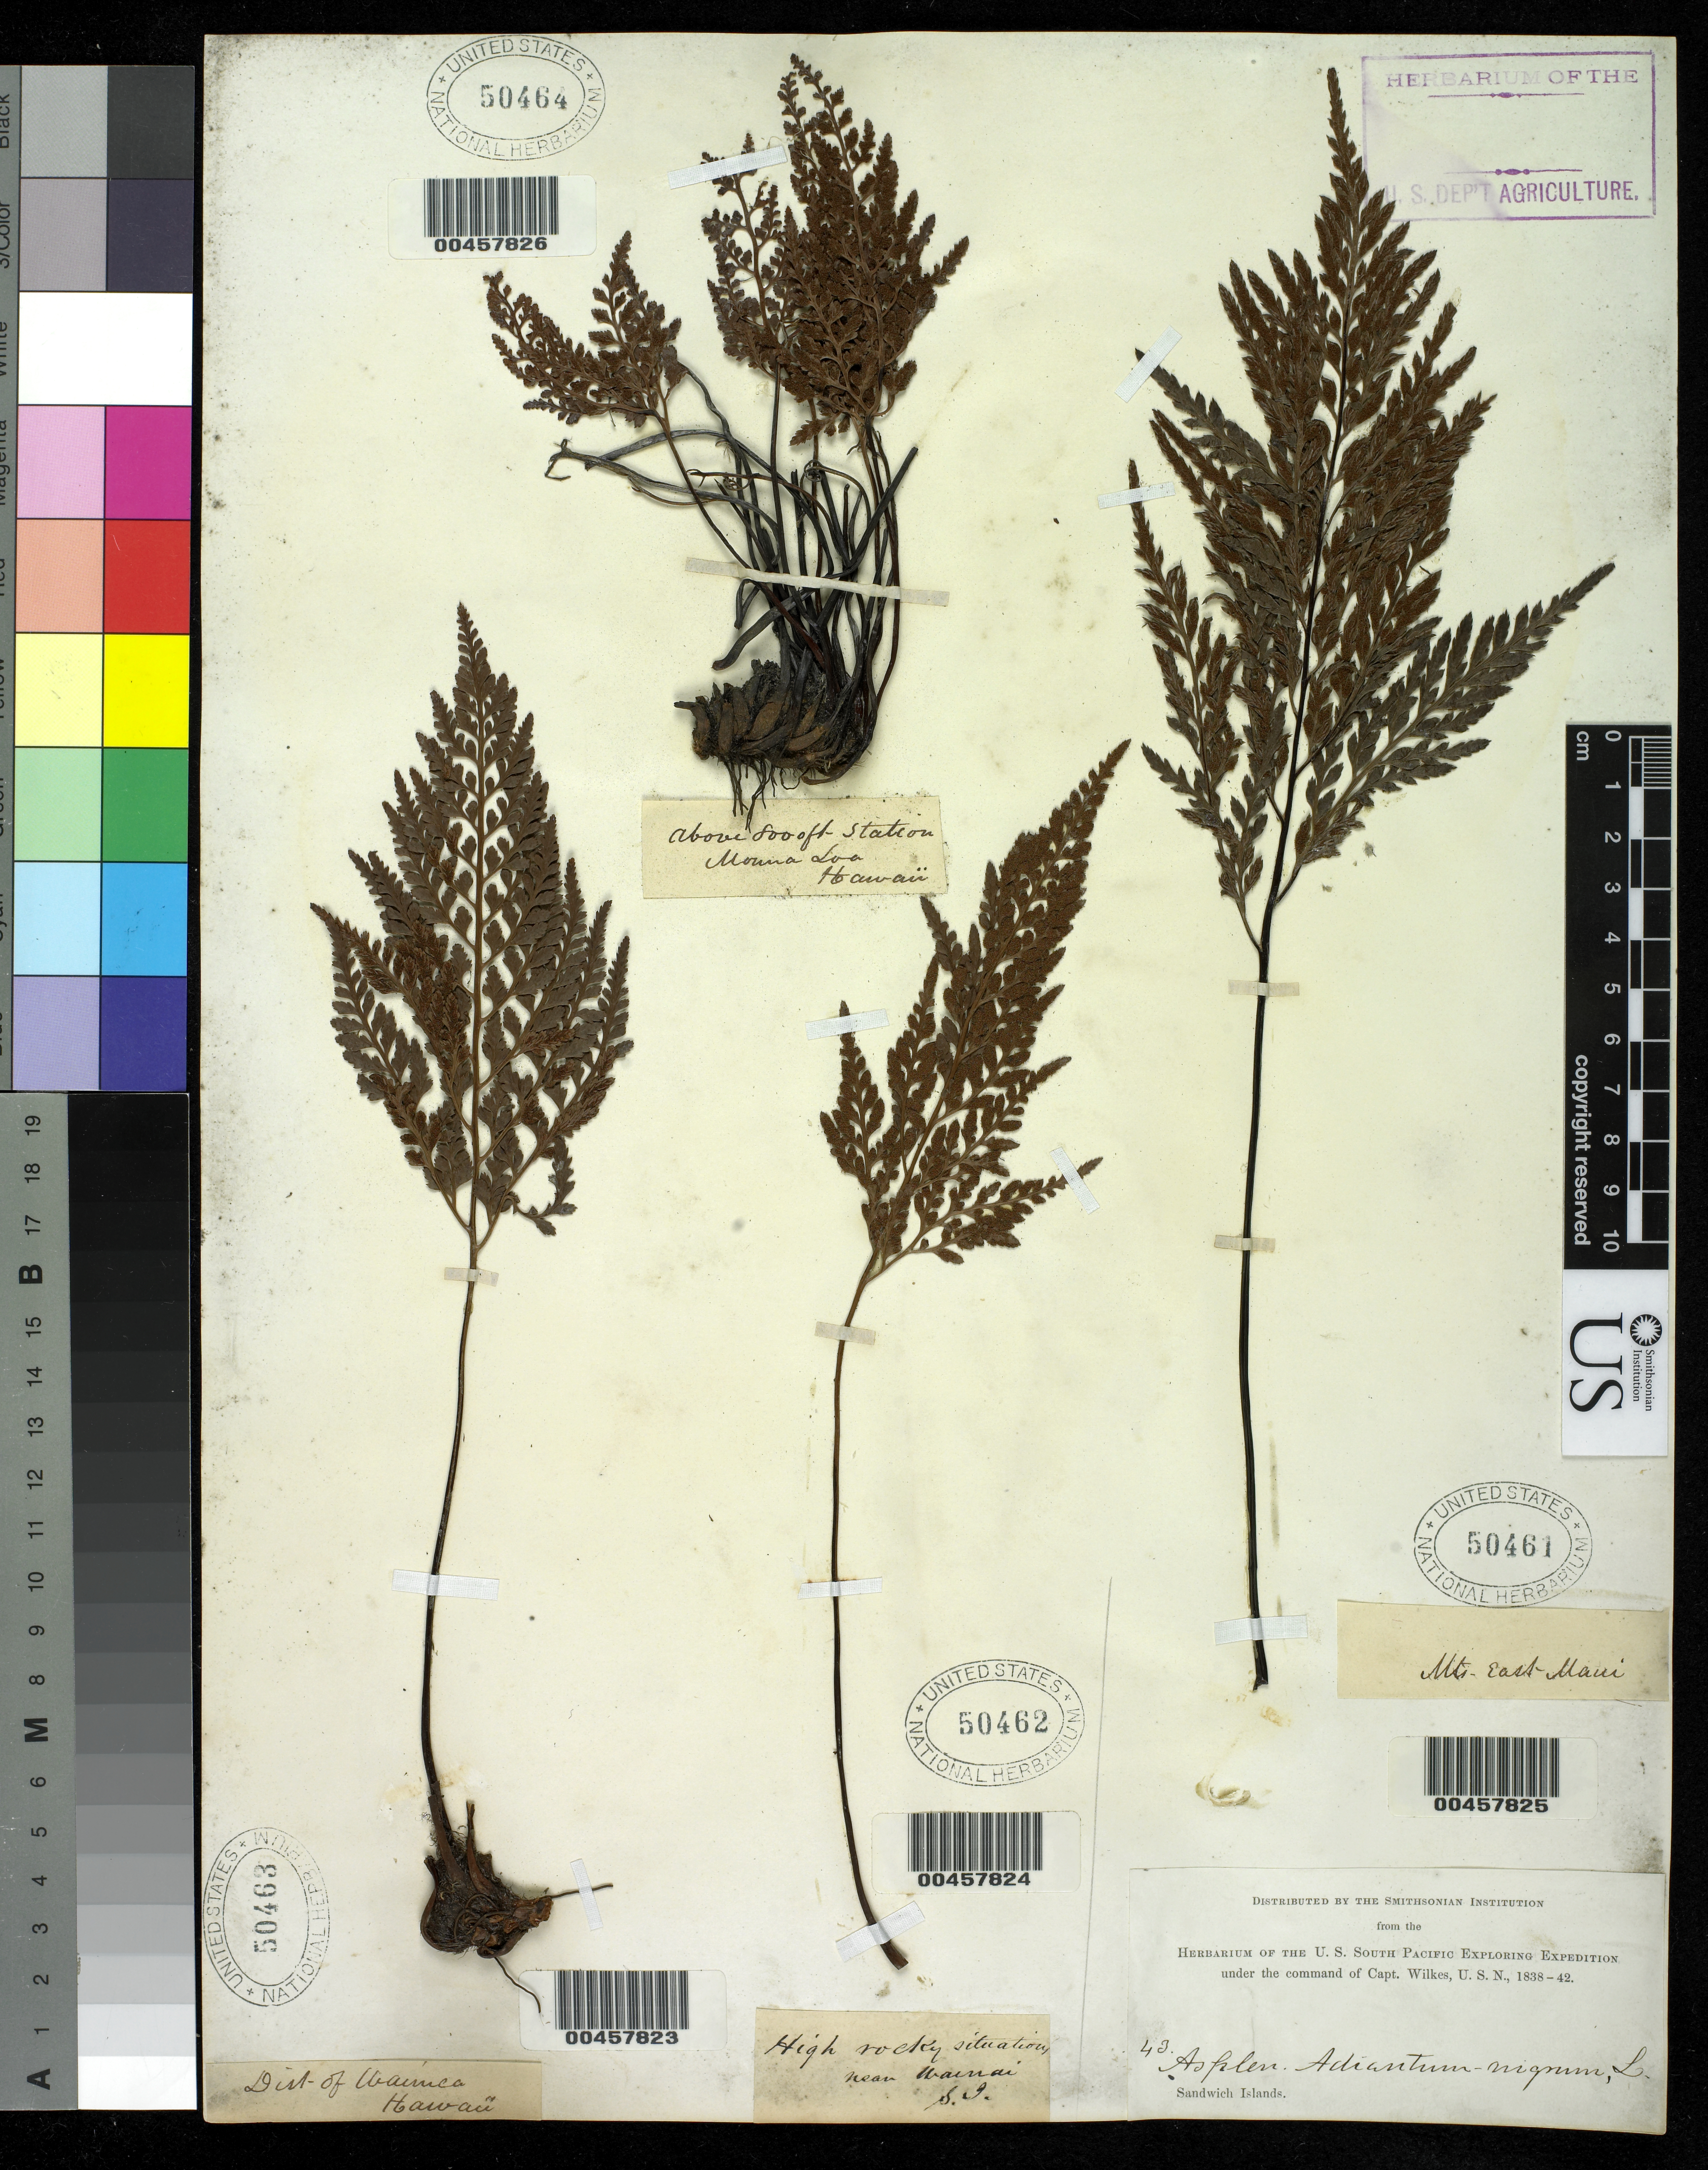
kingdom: Plantae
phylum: Tracheophyta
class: Polypodiopsida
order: Polypodiales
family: Aspleniaceae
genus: Asplenium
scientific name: Asplenium adiantum-nigrum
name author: L.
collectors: Wilkes Explor. Exped.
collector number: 43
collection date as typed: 1838 to -- --- 1842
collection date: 1838/1842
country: United States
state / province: Hawaii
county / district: Hawaii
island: Hawaii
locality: Sandwich Islands, Above 8000 ft. station. Mauna Loa, Hawaii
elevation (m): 2438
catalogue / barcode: US 50464